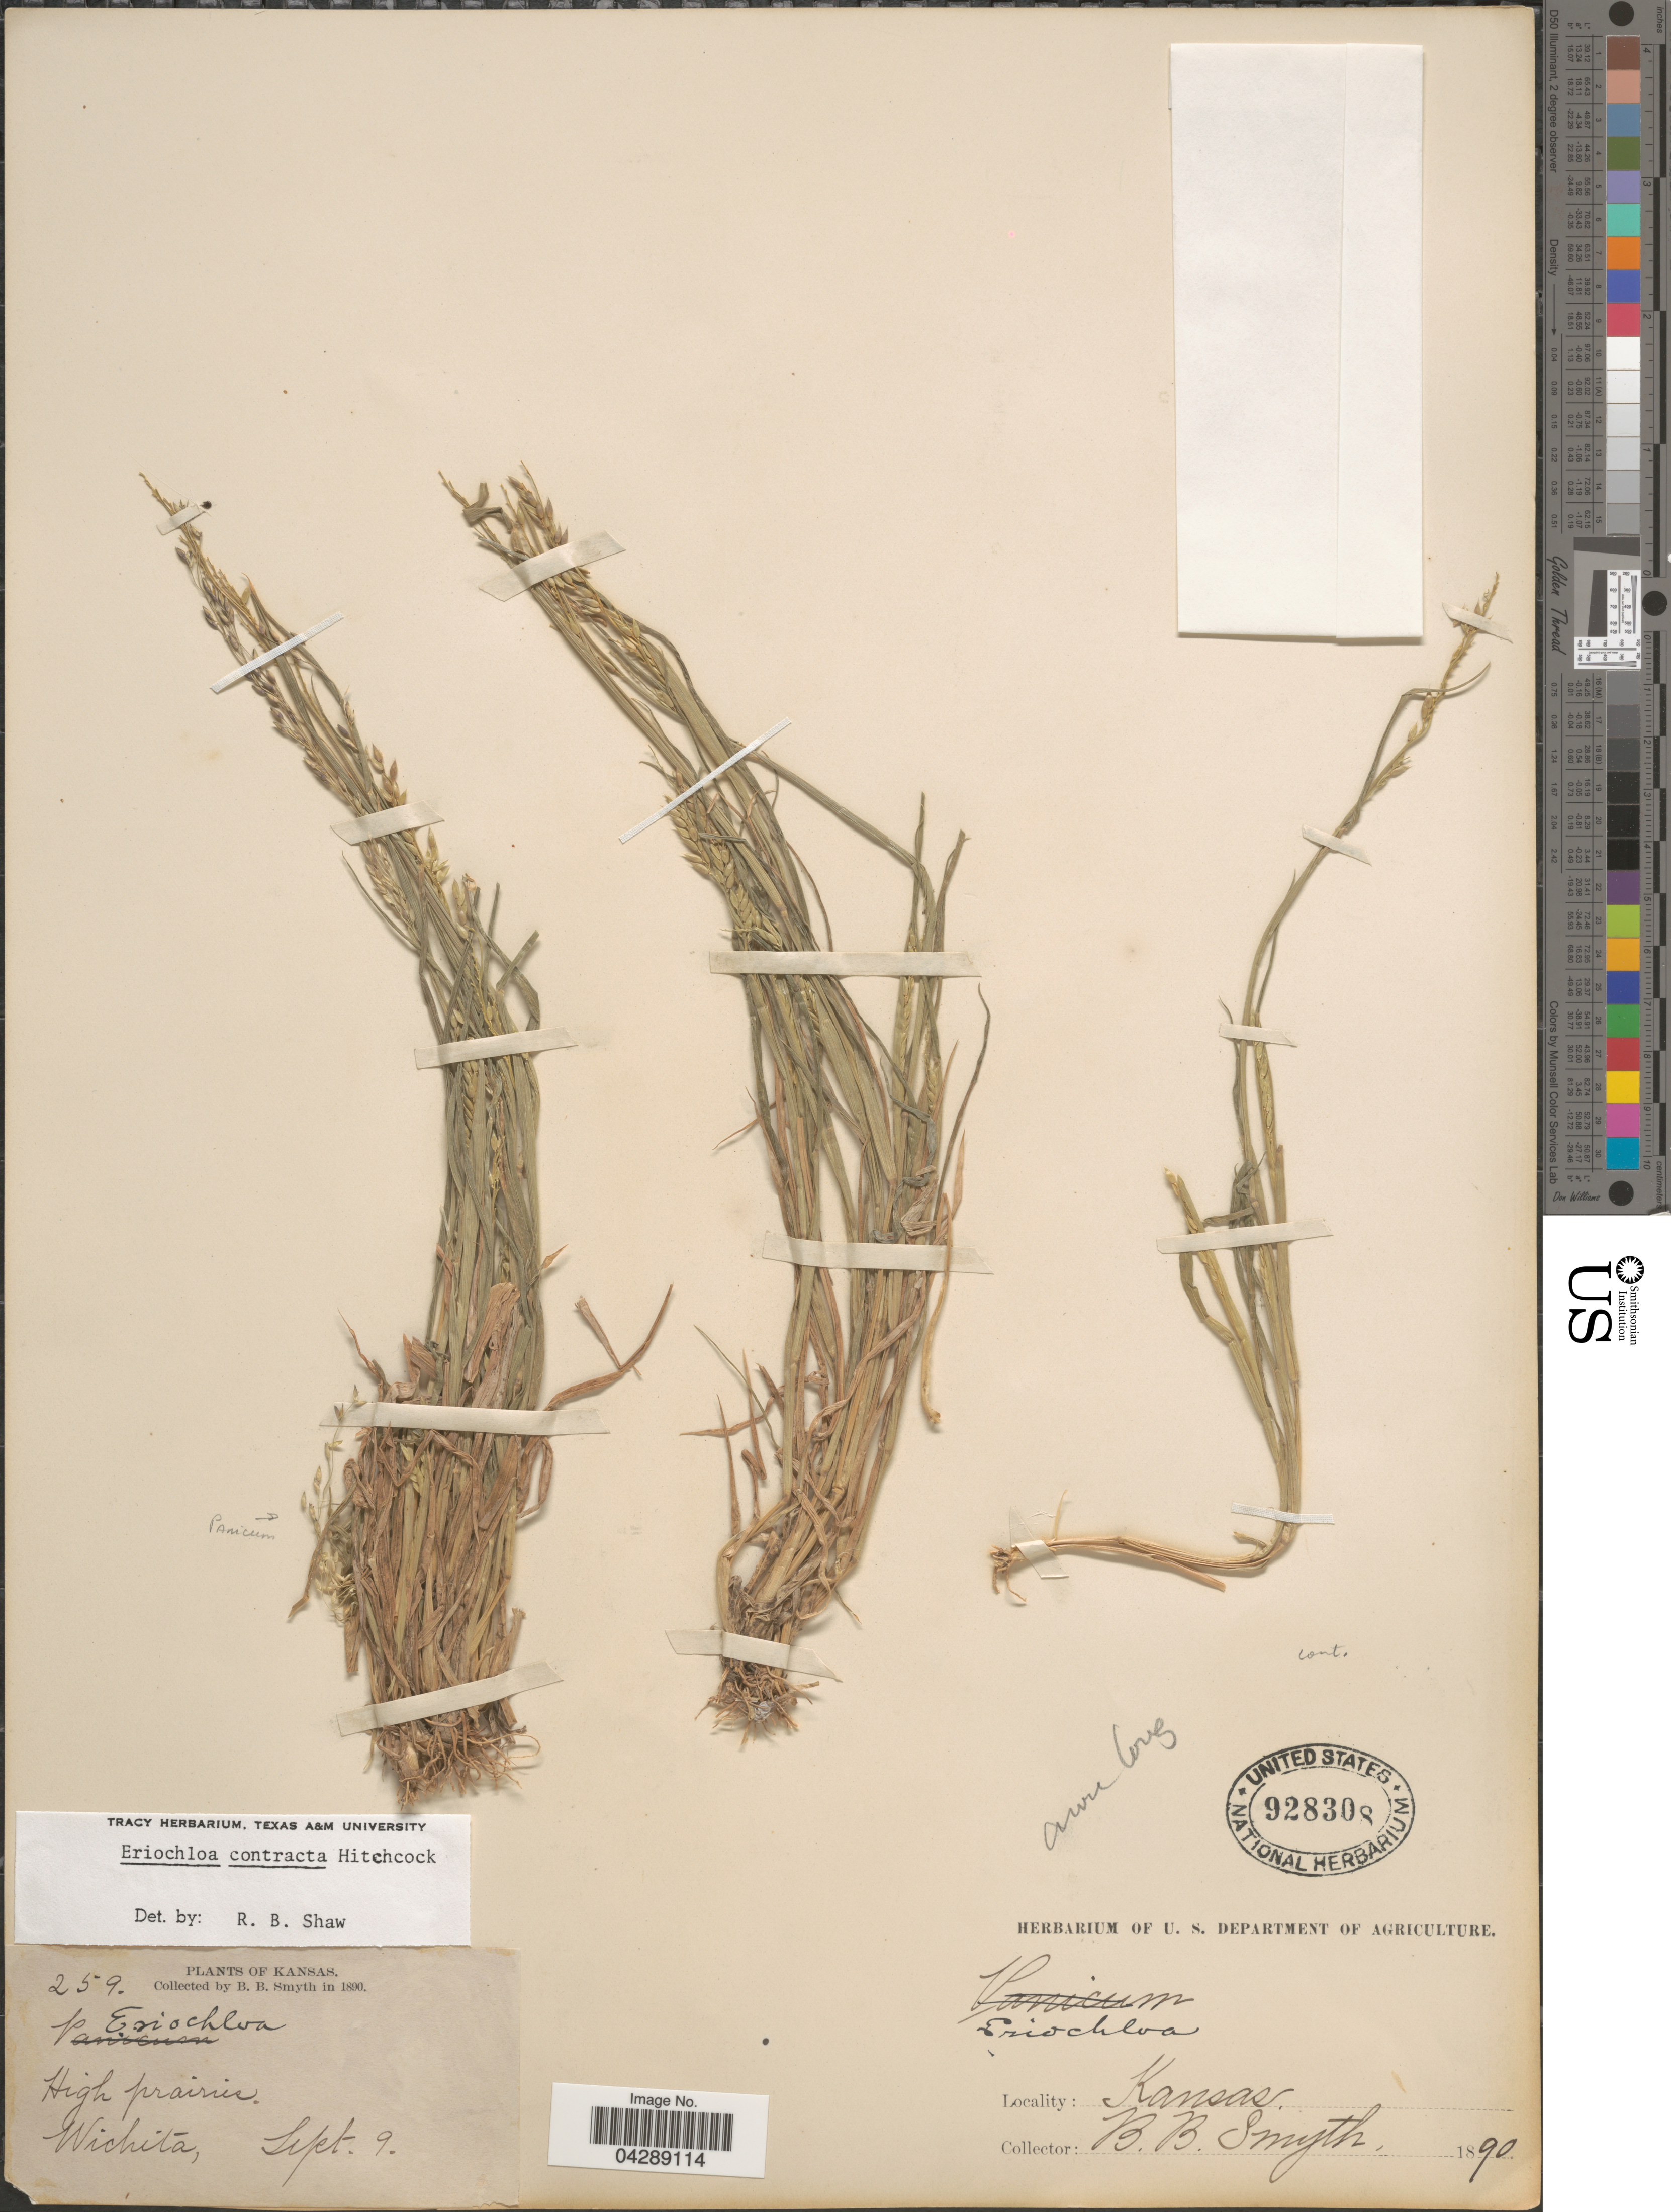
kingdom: Plantae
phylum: Tracheophyta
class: Liliopsida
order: Poales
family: Poaceae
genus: Eriochloa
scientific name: Eriochloa contracta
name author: Hitchc.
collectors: B. Smyth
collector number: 259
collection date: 1890-09-09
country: United States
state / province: Kansas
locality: High prairies. Wichita.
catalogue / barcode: US 928308